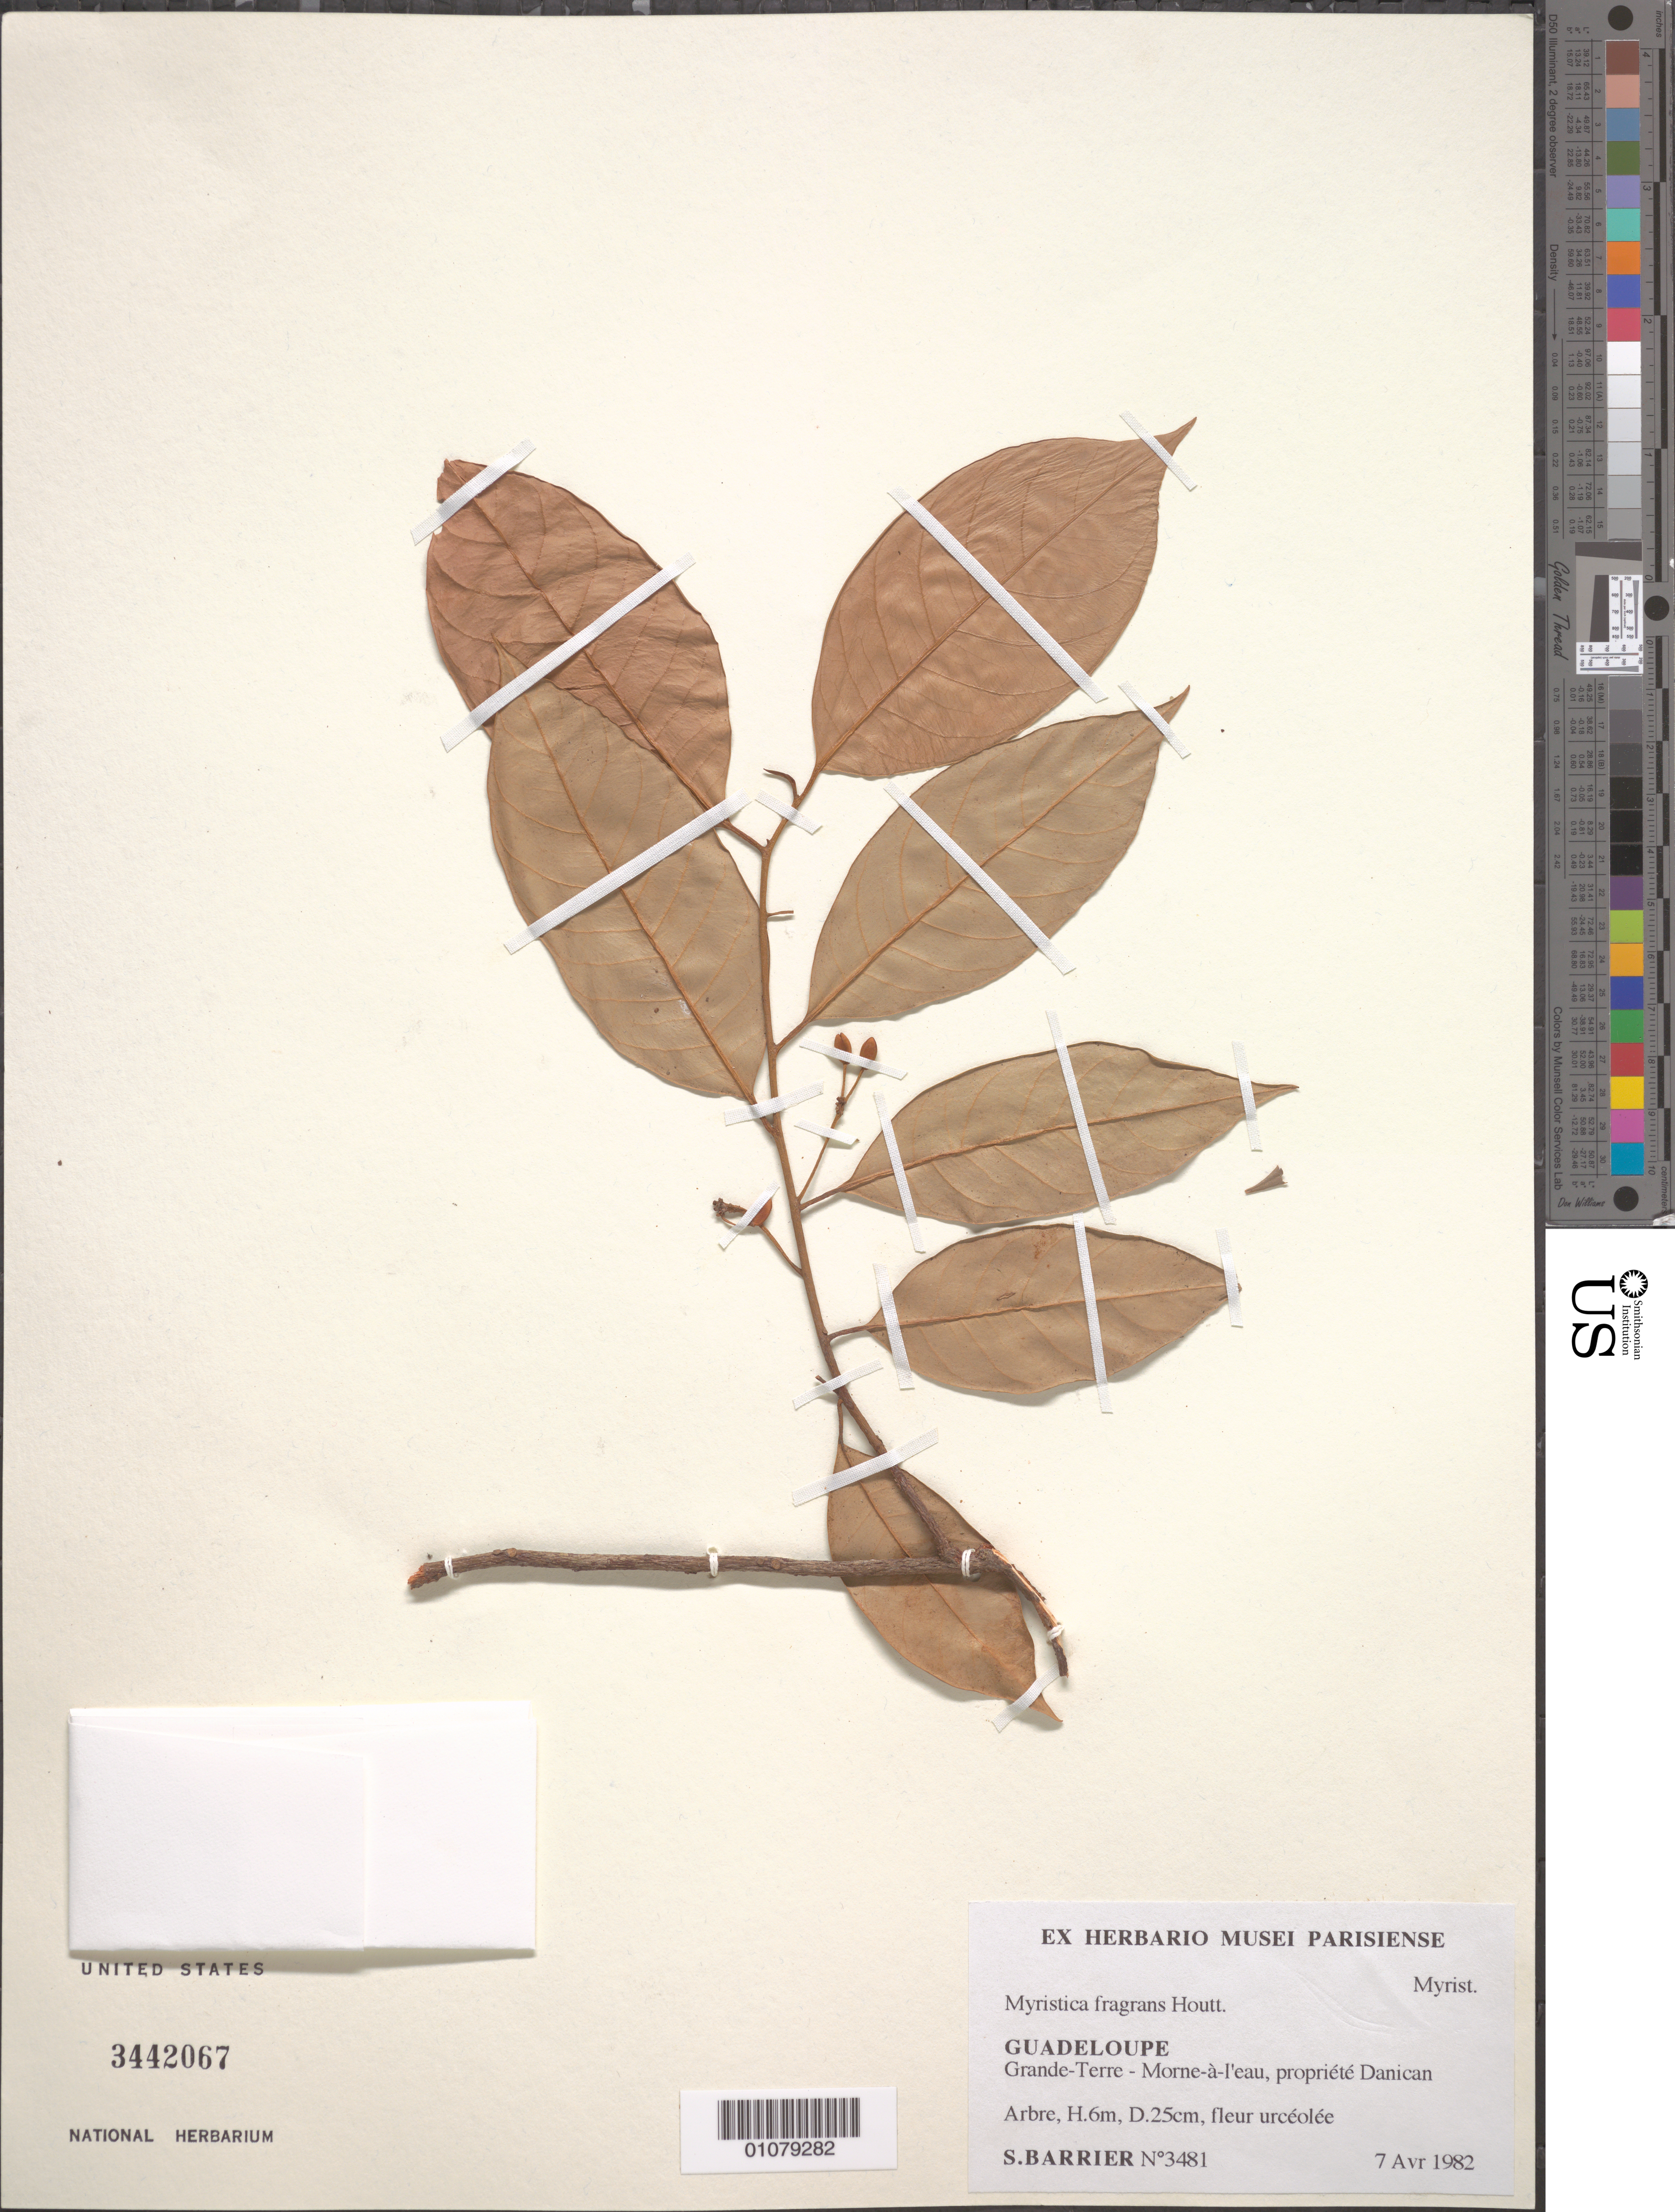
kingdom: Plantae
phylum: Tracheophyta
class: Magnoliopsida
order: Magnoliales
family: Myristicaceae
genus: Myristica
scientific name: Myristica fragrans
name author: Houtt.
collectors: S. Barrier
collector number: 3481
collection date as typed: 07 Apr 1982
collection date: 1982-04-07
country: Guadeloupe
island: Grande Terre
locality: Grand-Terre - Morne-à-l'eau, propriété Danican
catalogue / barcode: US 3442067